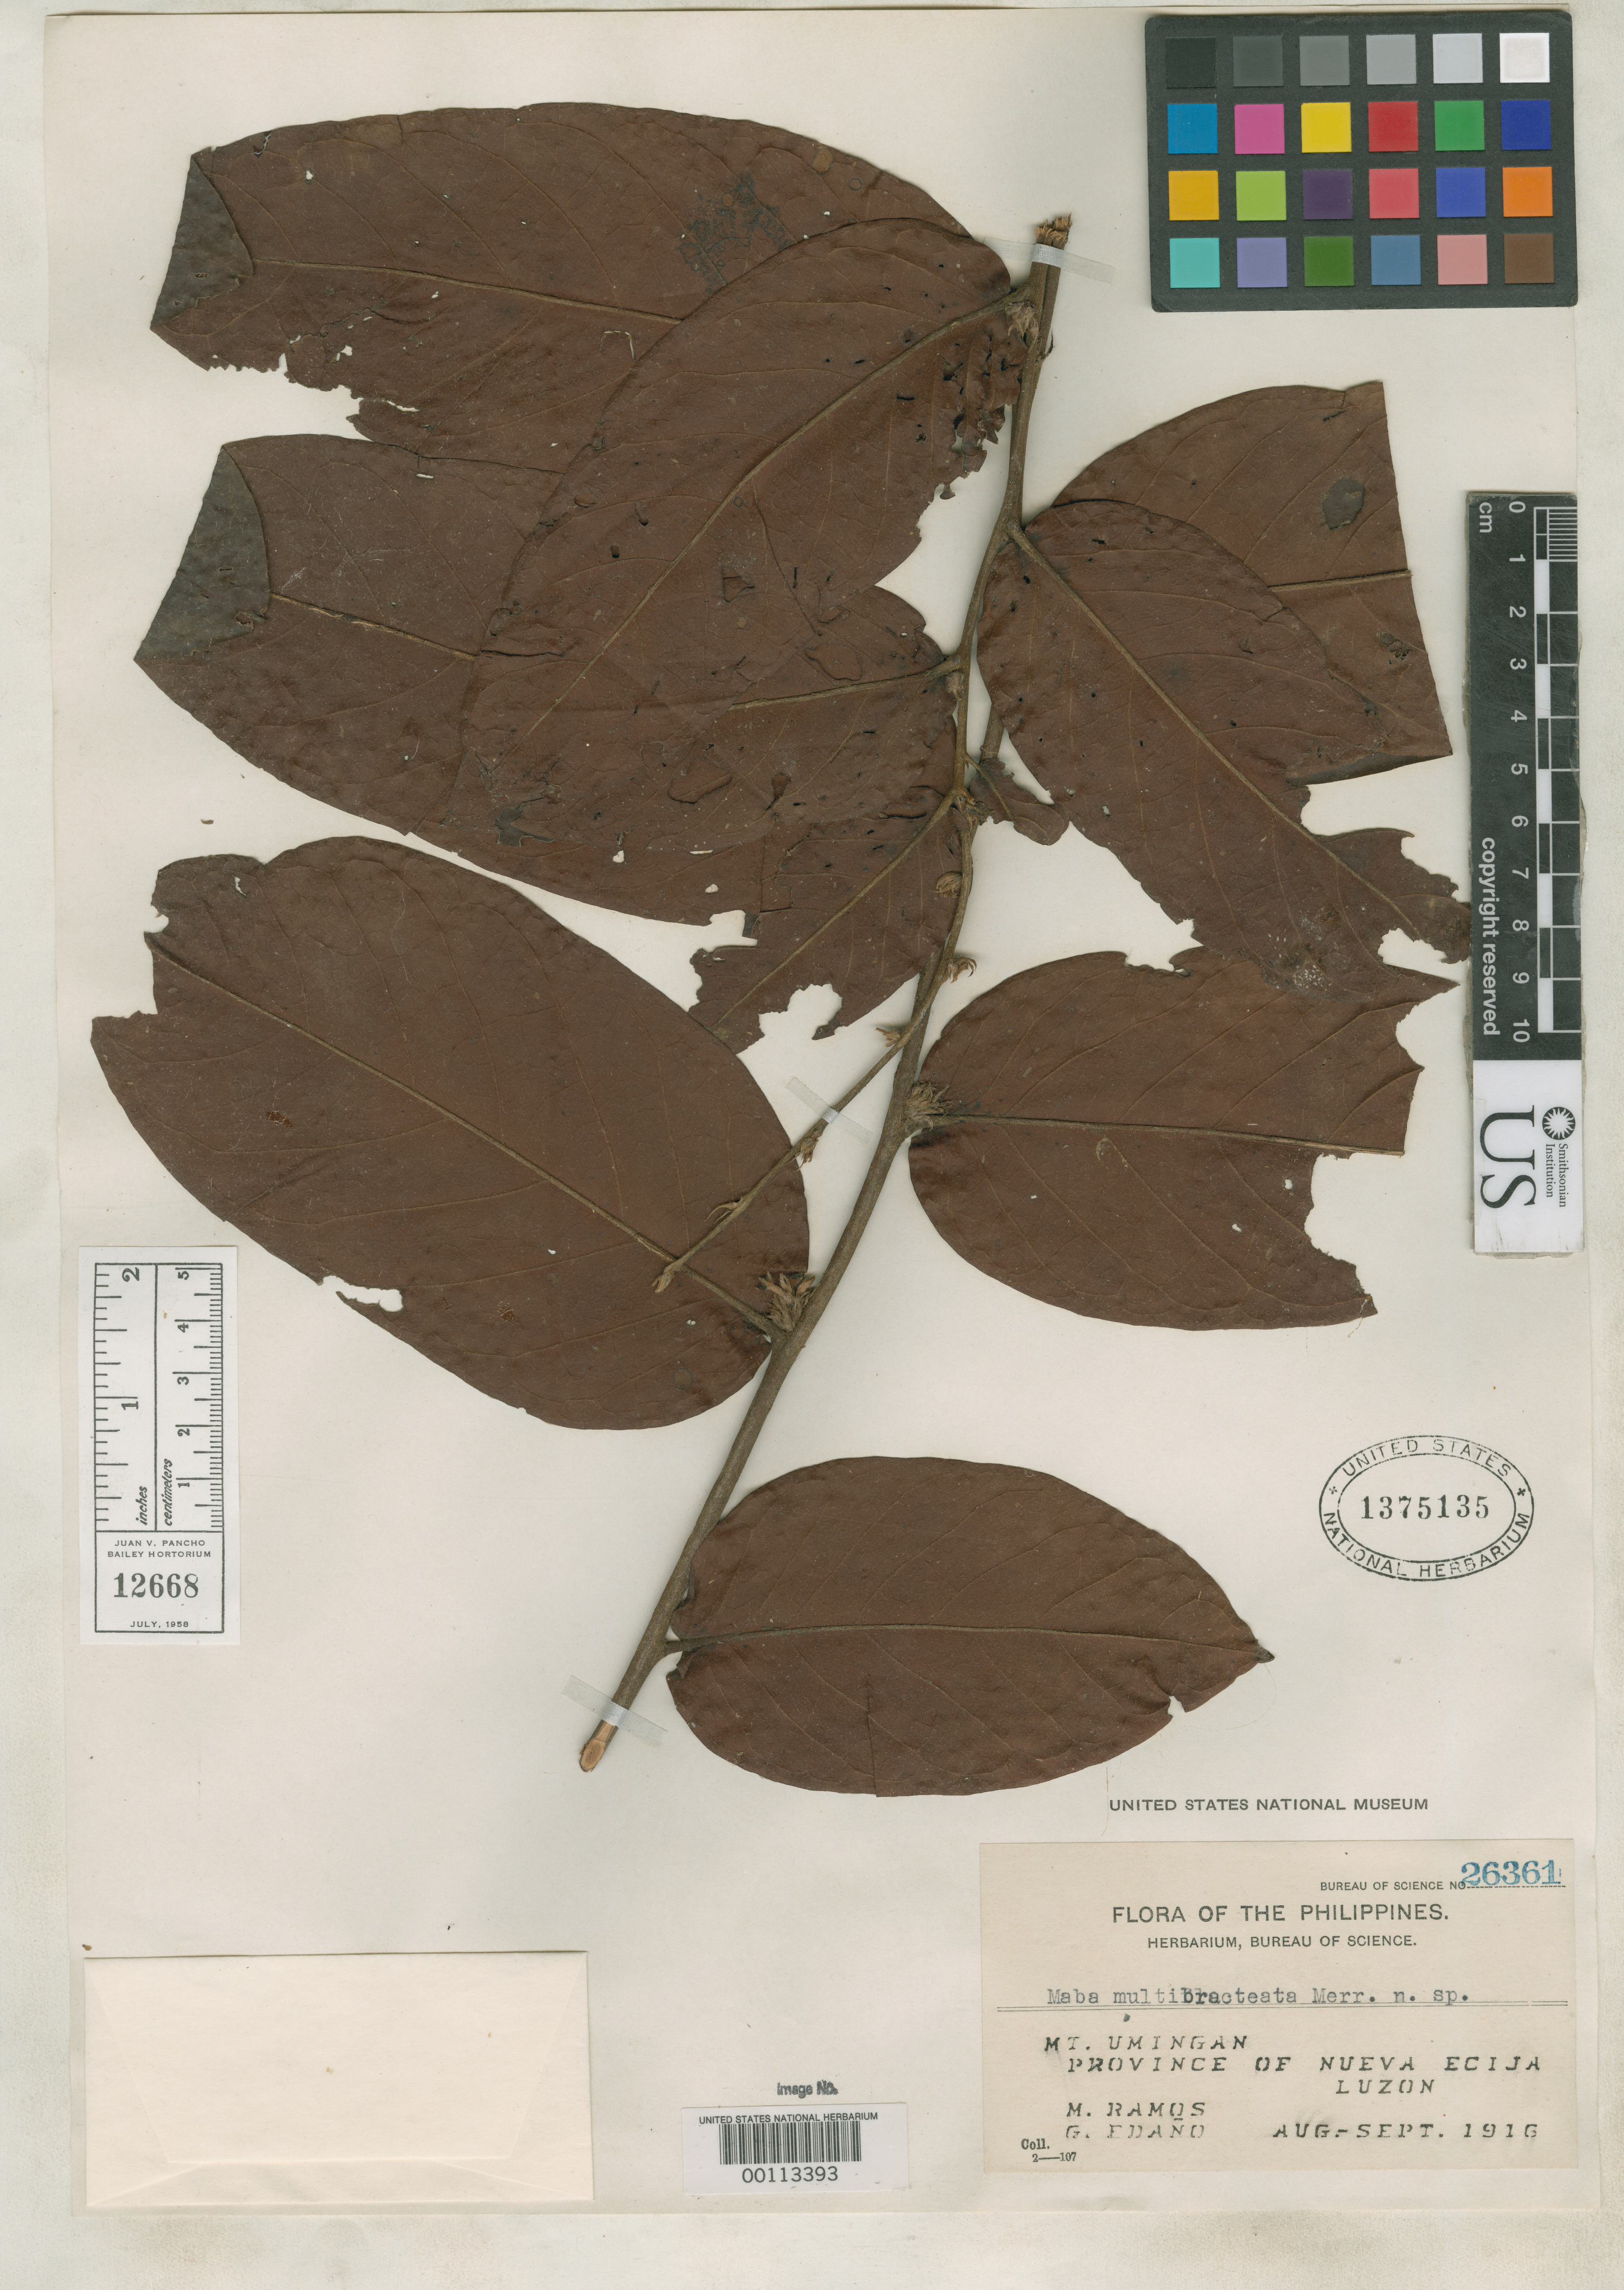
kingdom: Plantae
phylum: Tracheophyta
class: Magnoliopsida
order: Ericales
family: Ebenaceae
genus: Maba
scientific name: Maba multibracteata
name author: Merr.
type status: Isotype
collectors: M. Ramos & G. E. Edaño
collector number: Bur. Sci. 26361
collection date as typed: Aug 1916 to -- Sep 1916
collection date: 1916-08/1916-09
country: Philippines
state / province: Central Luzon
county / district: Nueva Ecija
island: Luzon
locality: Mt. Umingan.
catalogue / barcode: US 1375135